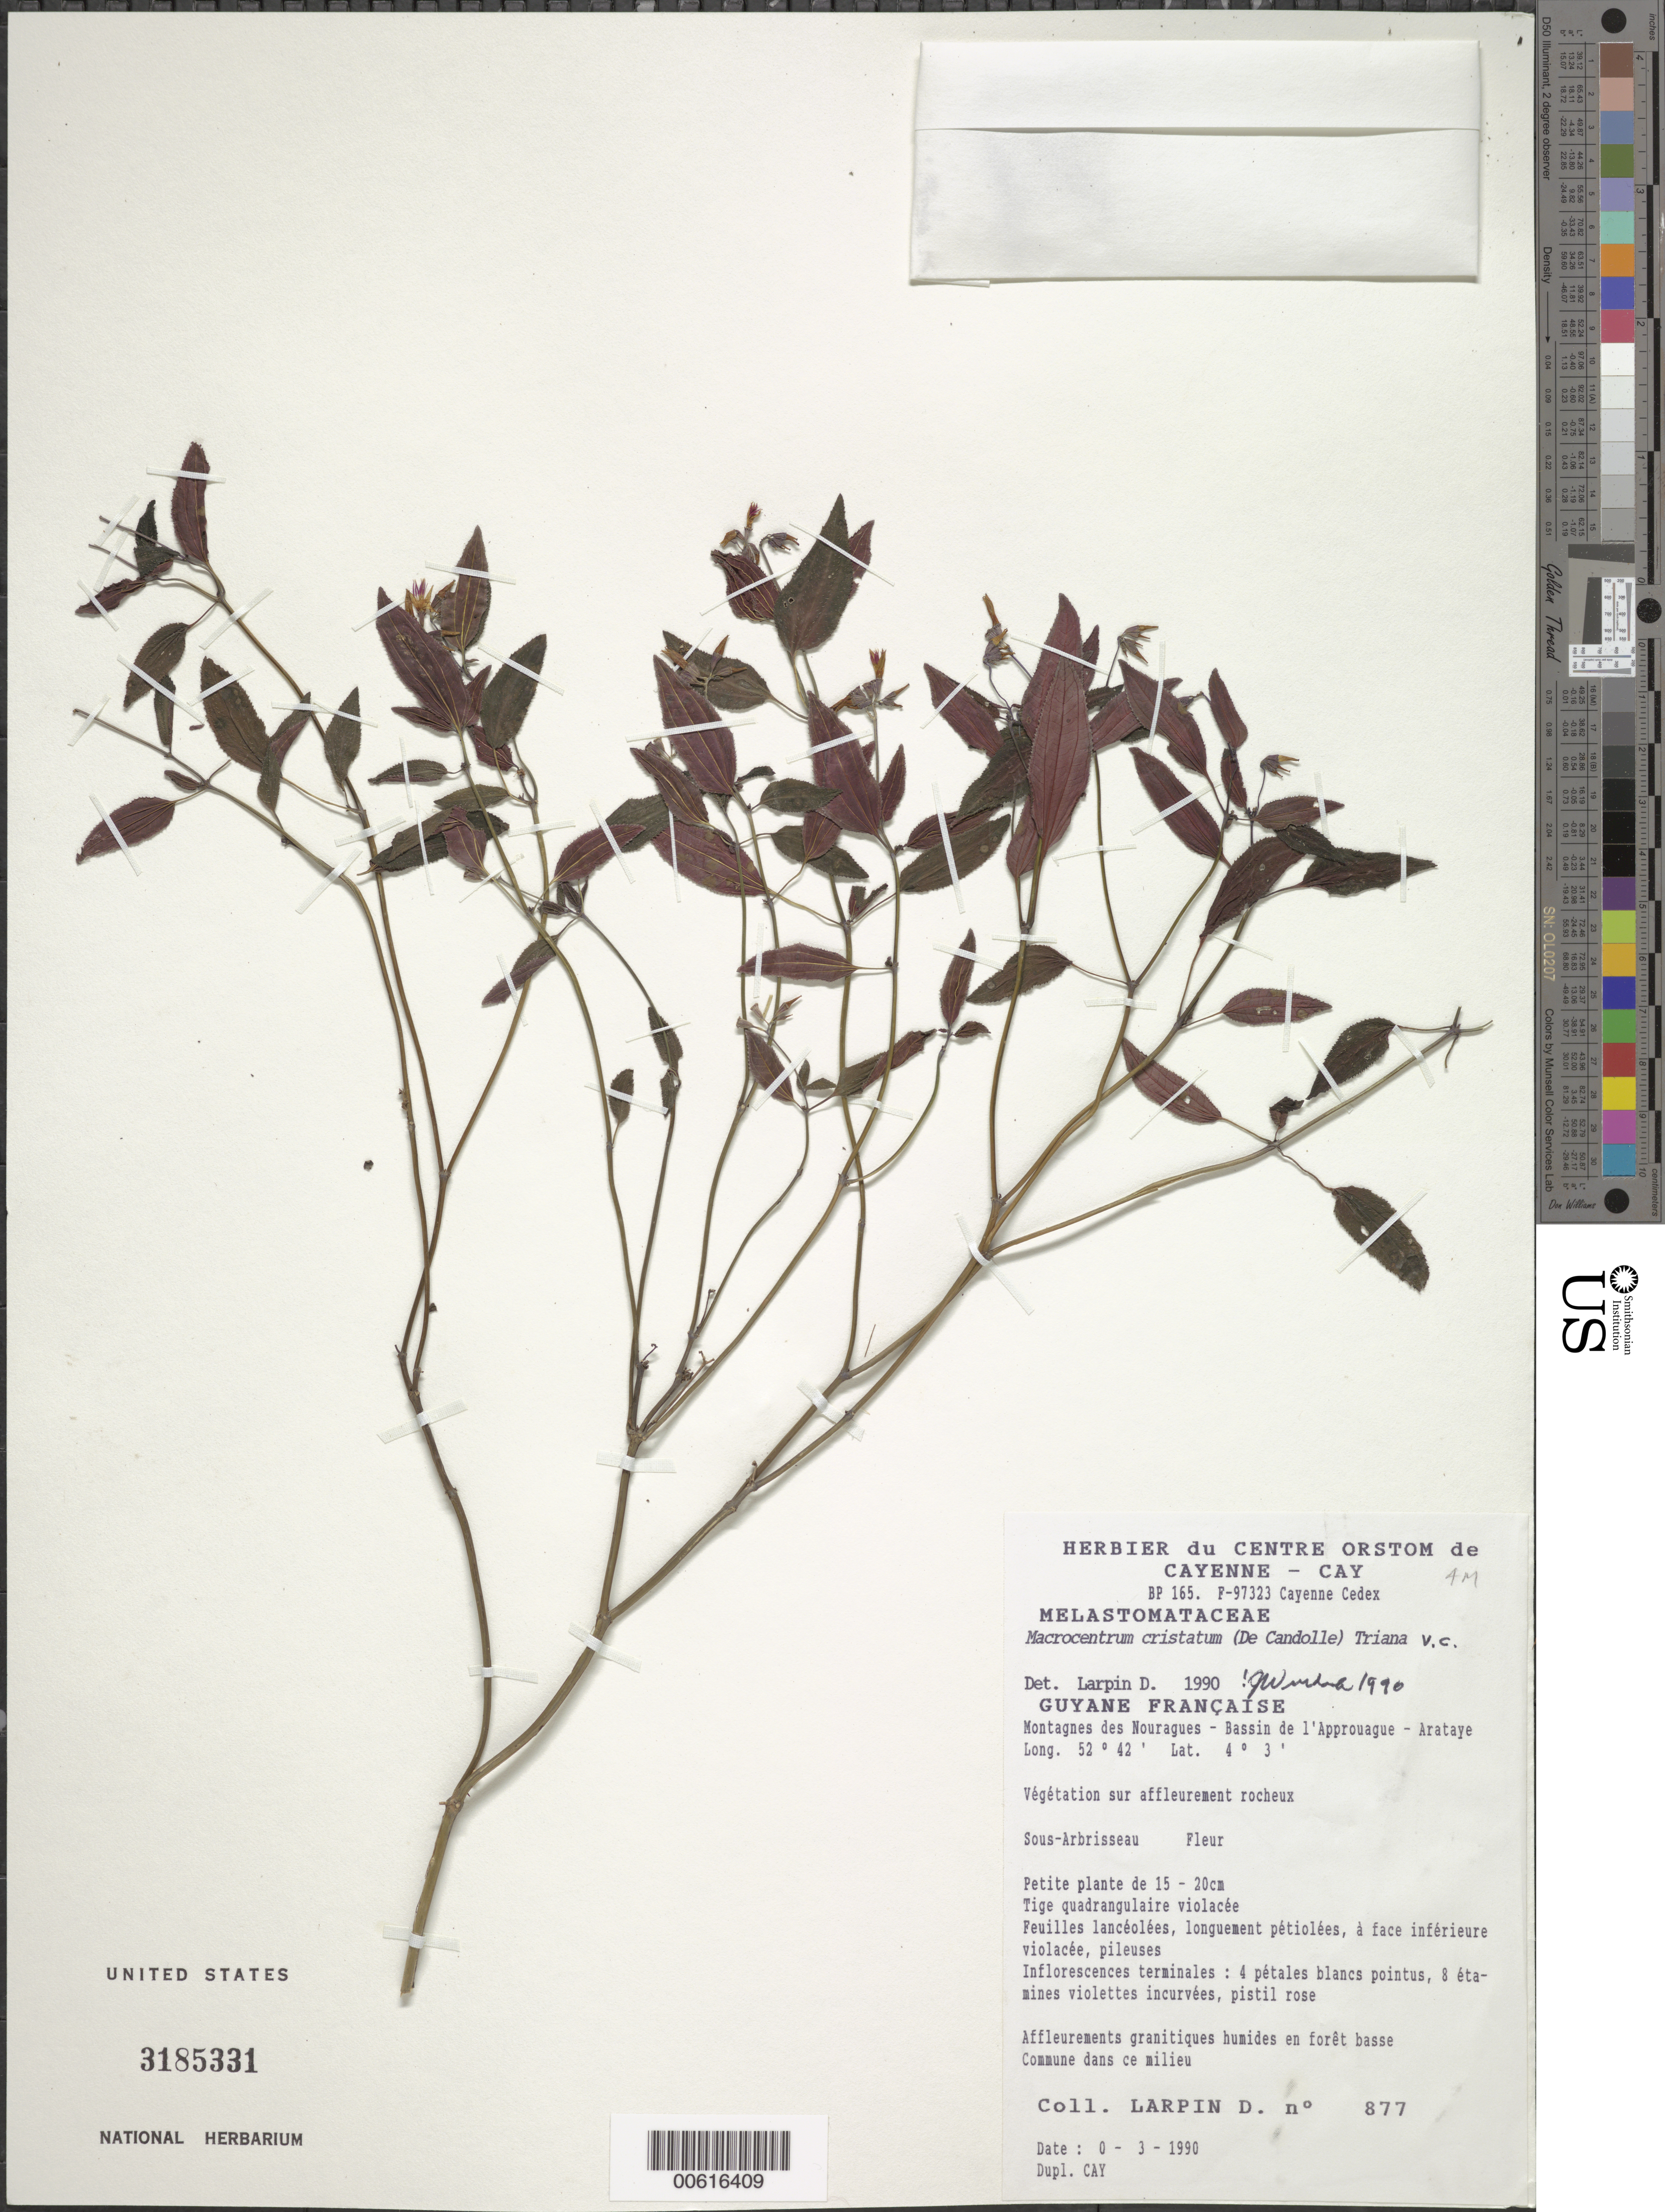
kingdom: Plantae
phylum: Tracheophyta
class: Magnoliopsida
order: Myrtales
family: Melastomataceae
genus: Macrocentrum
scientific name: Macrocentrum cristatum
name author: (DC.) Triana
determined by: Wurdack, John J., (US), US (UNITED STATES)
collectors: D. Larpin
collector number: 877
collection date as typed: Mar-90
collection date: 1990-03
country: French Guiana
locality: Station des Nouragues, Bassin de l'Approuague, Arataye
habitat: Vegetation sur affluerement rocheux. Affleurements granitiques humides en foret basse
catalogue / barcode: US 3185331